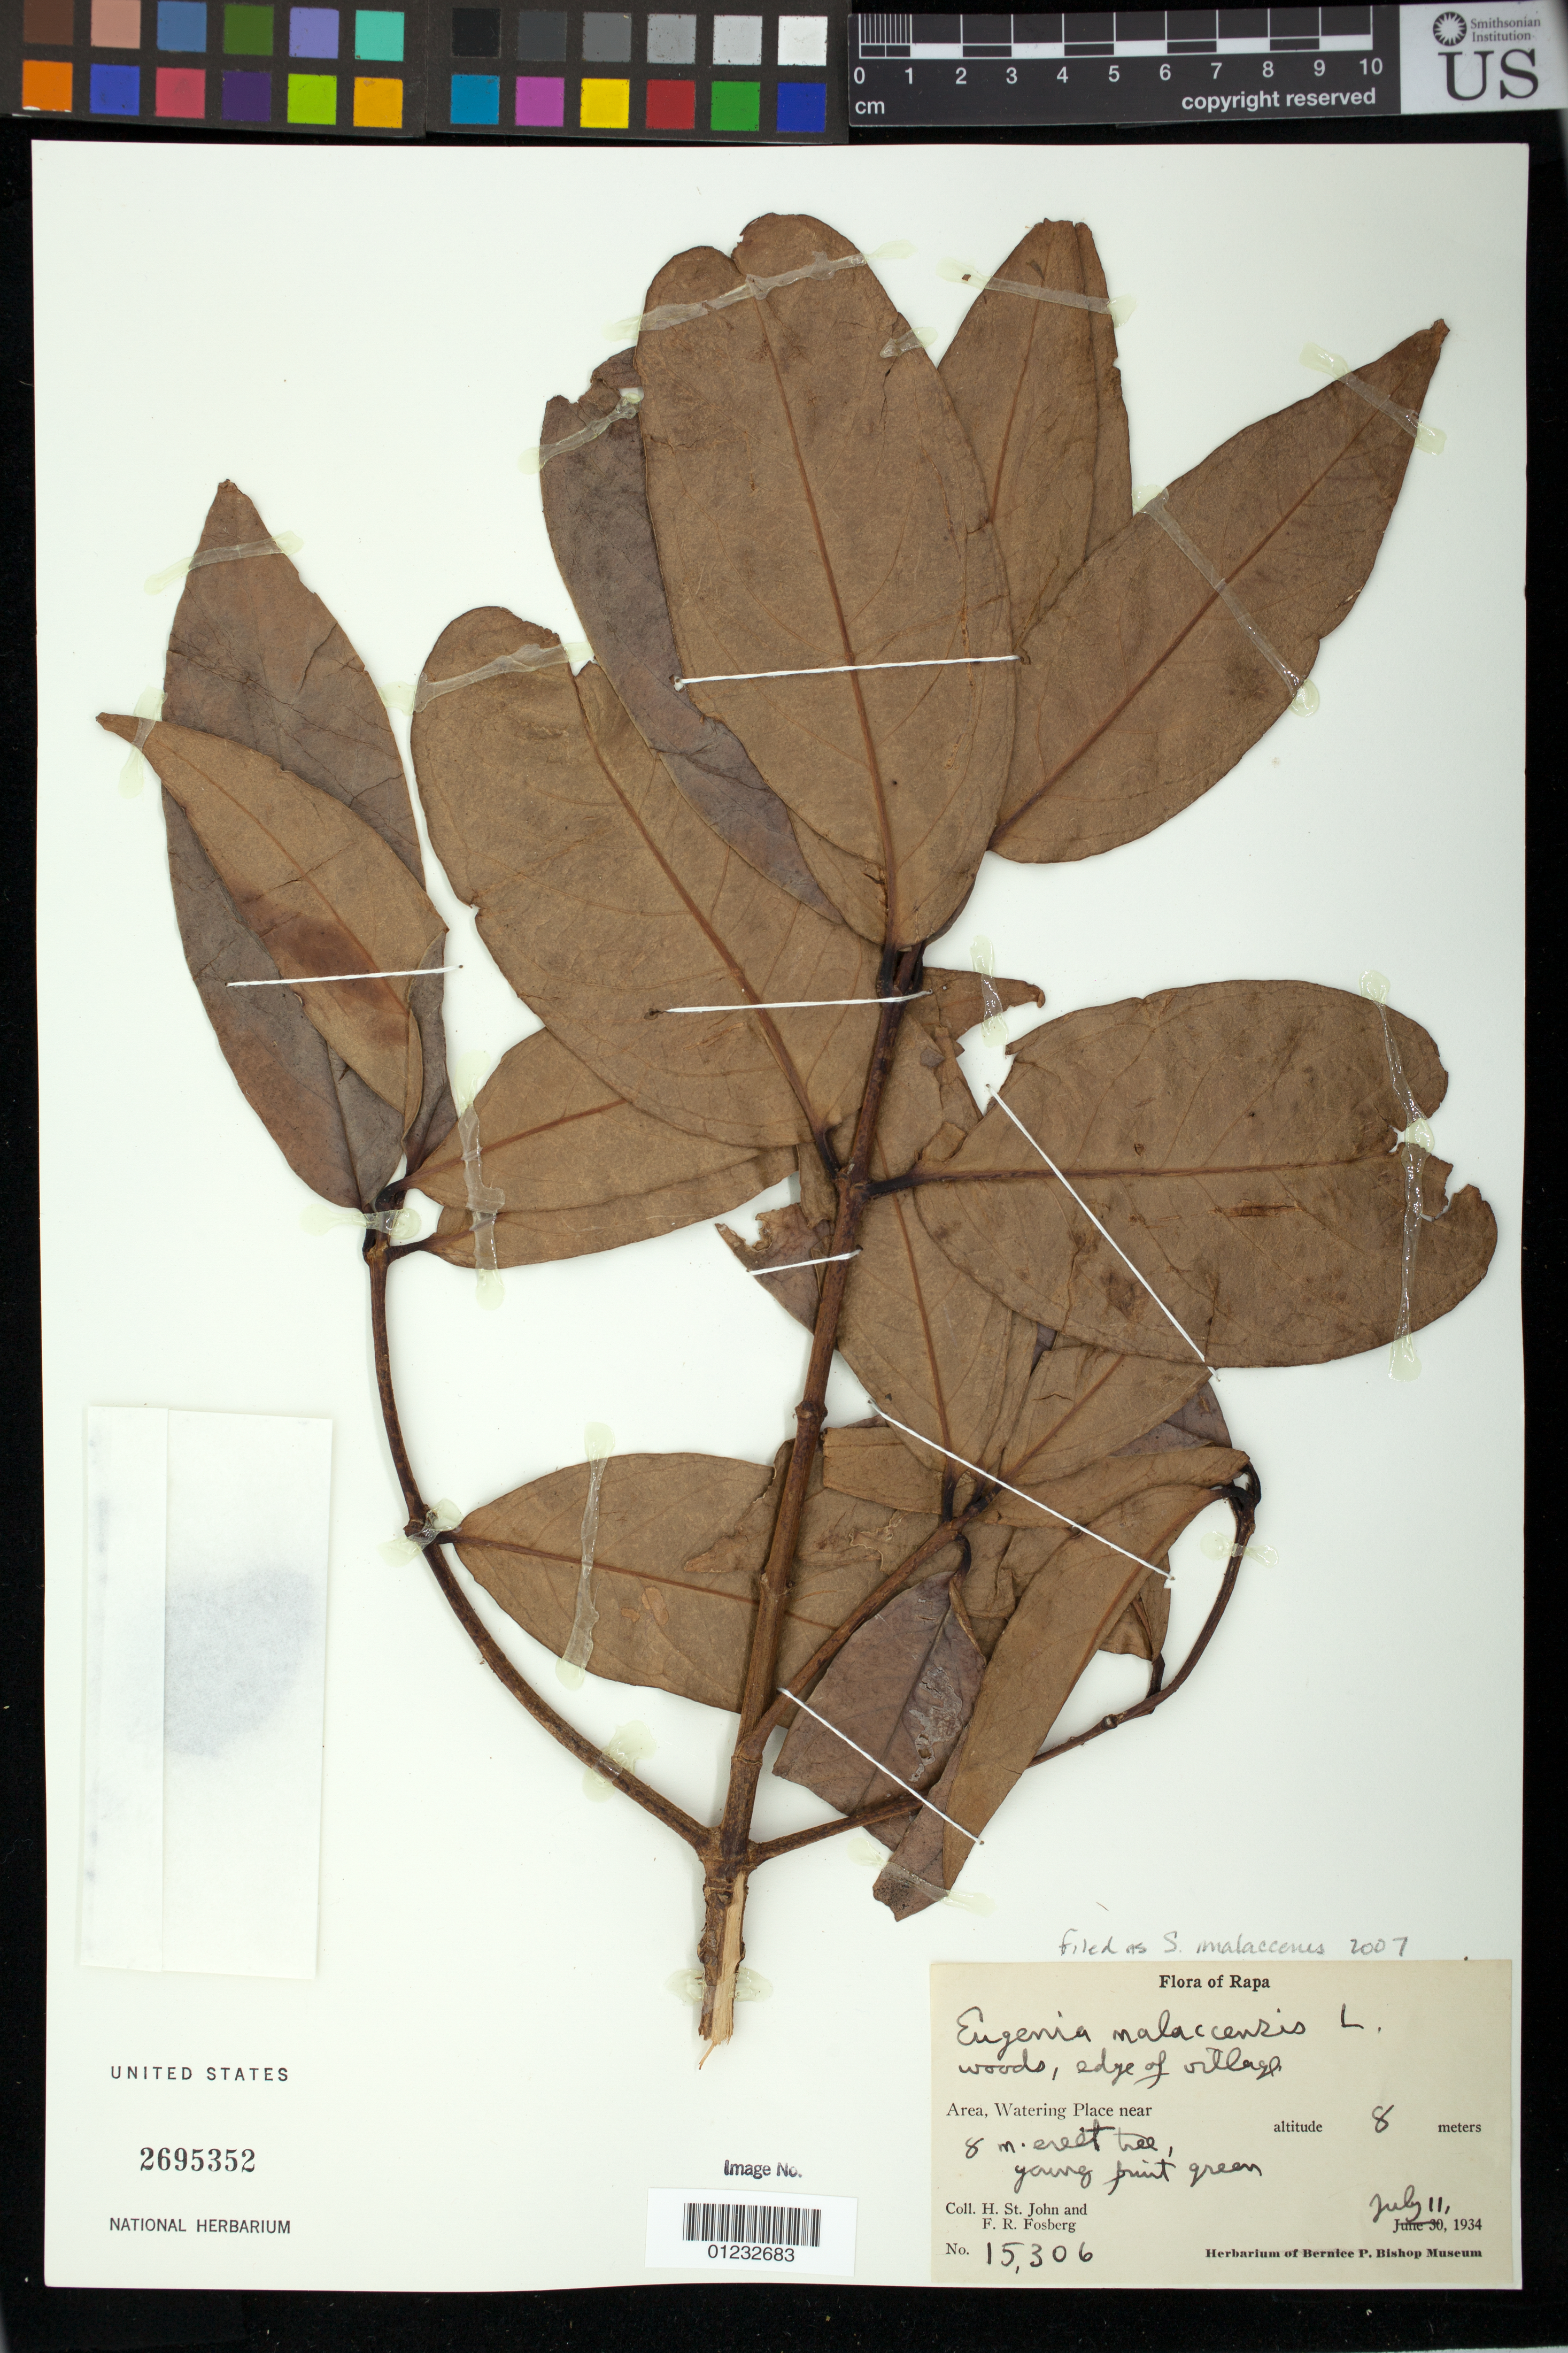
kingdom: Plantae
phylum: Tracheophyta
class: Magnoliopsida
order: Myrtales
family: Myrtaceae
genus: Syzygium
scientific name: Syzygium malaccense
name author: (L.) Merr. & L.M. Perry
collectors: H. St. John & F. R. Fosberg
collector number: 15306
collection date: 1934-07-11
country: French Polynesia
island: Rapa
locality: Edge of village area, watering place.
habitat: Woods.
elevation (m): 8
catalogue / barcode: US 2695352